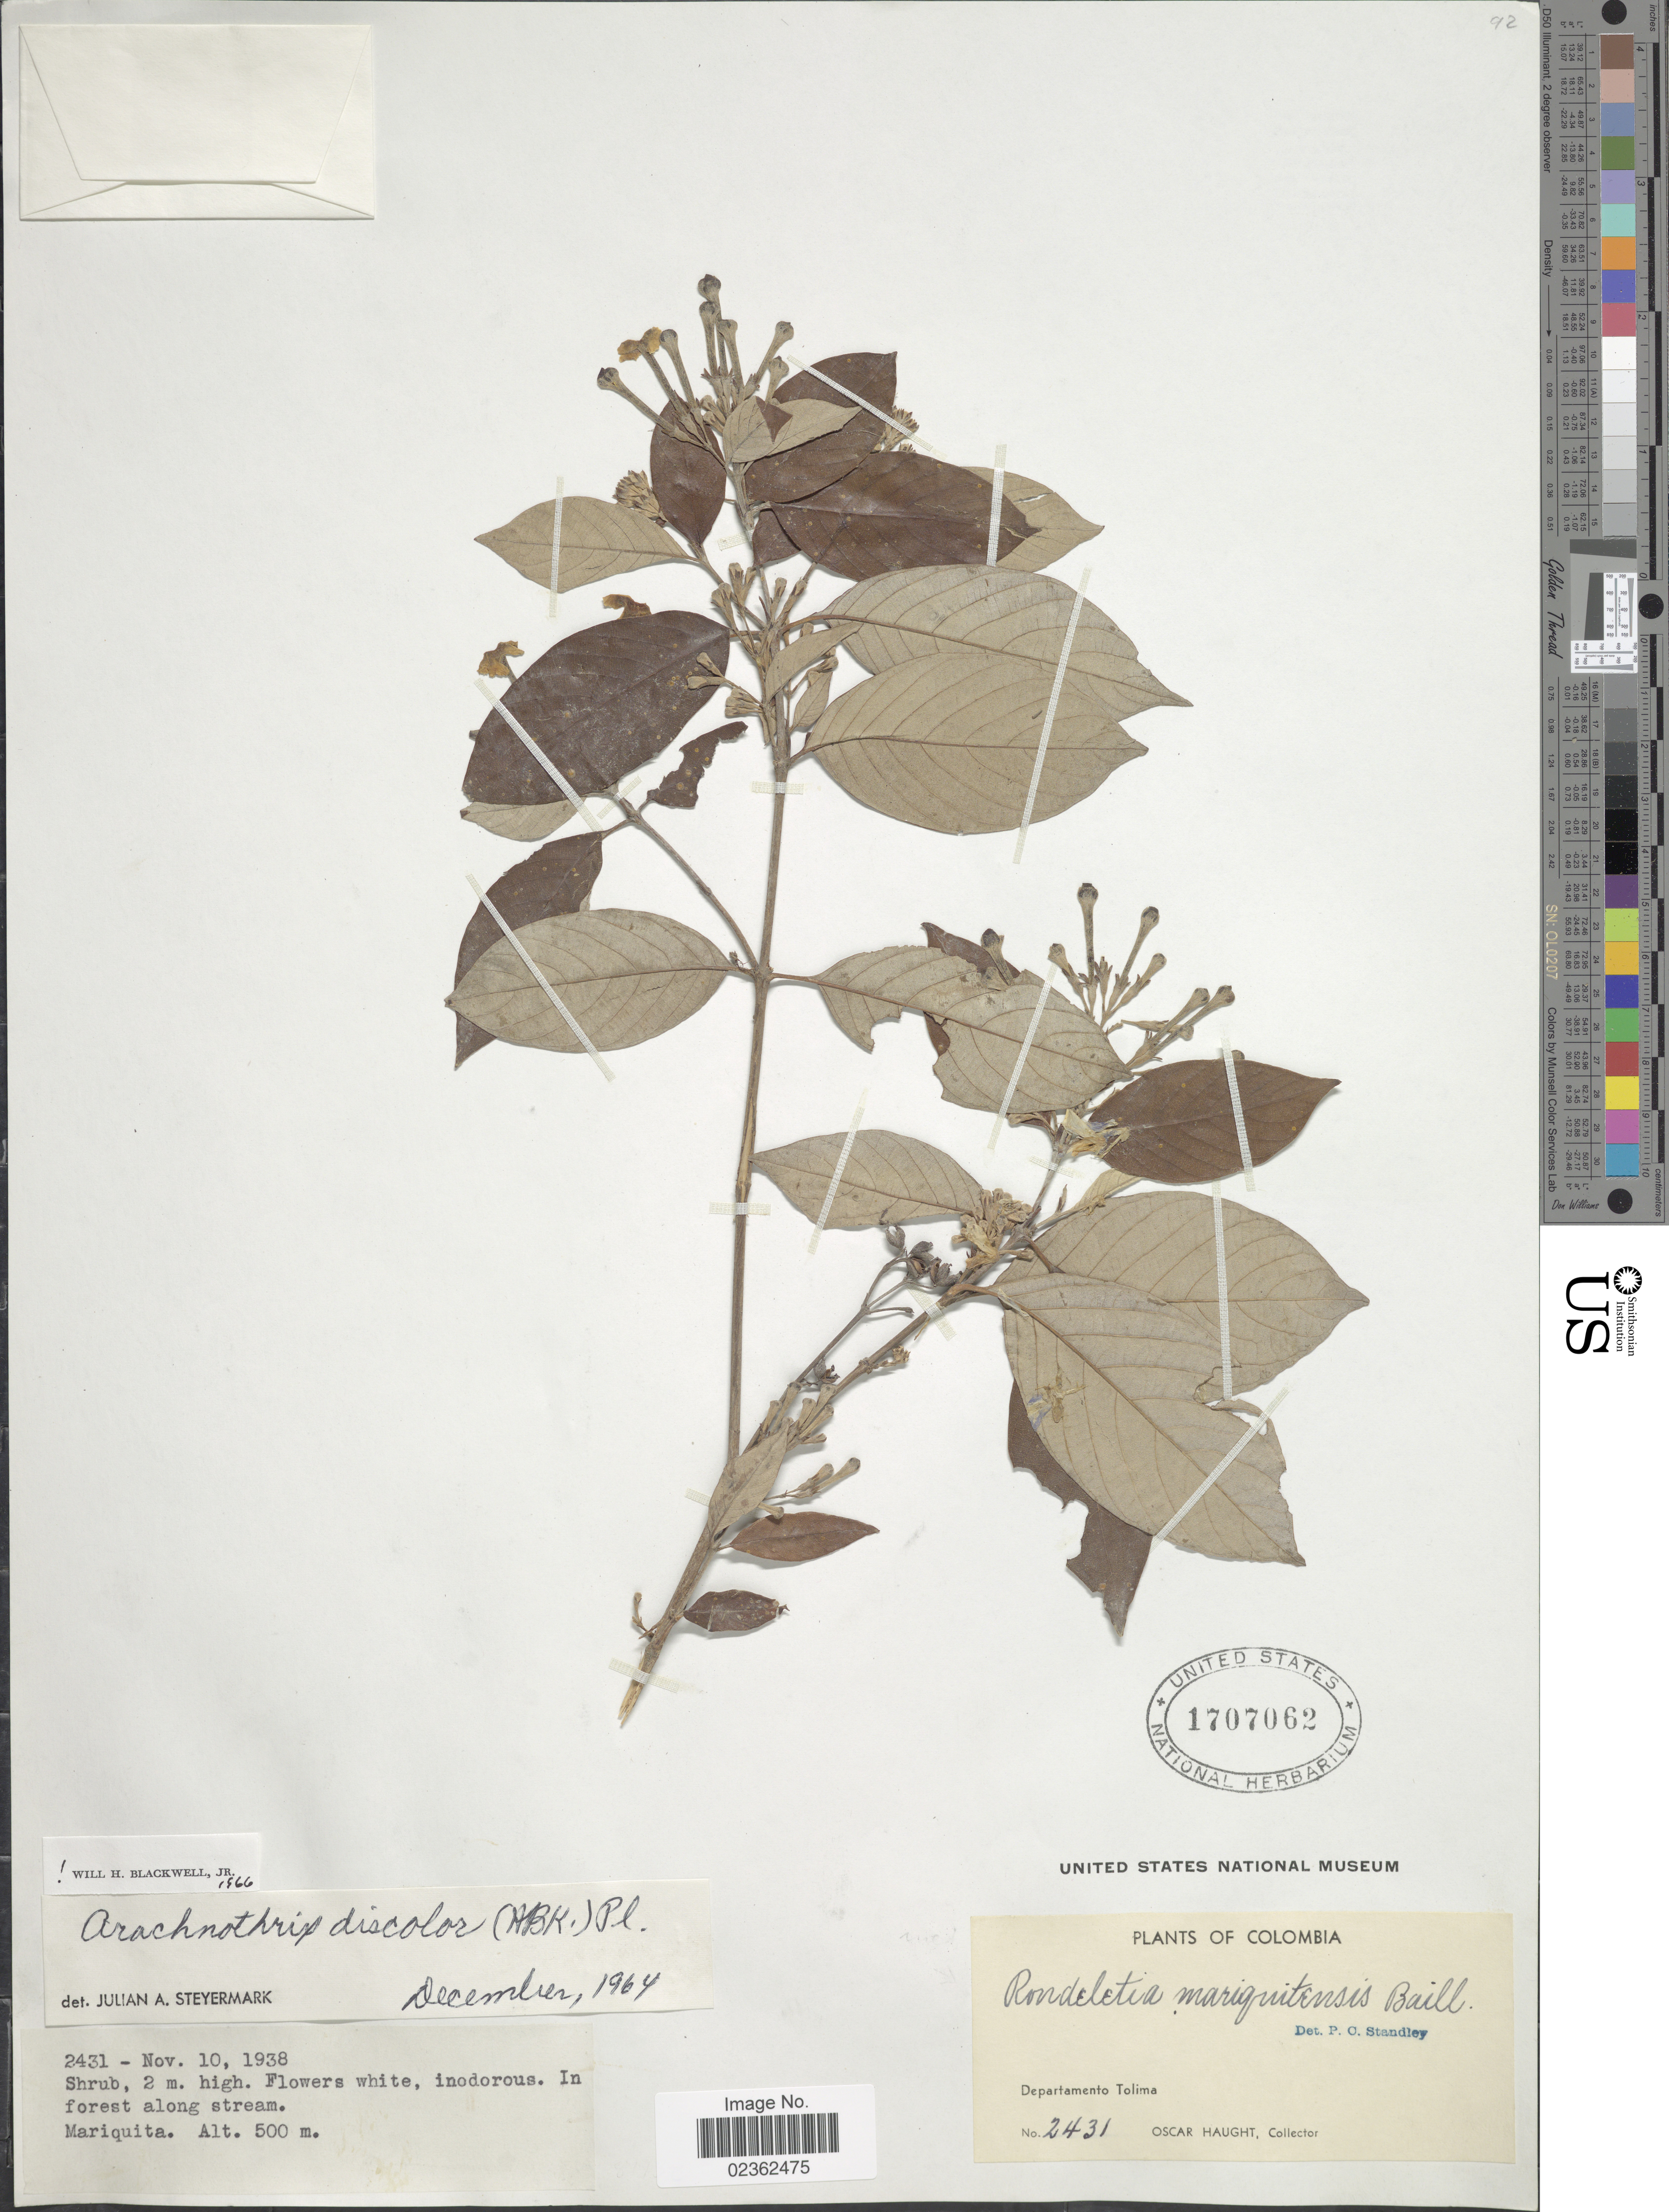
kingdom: Plantae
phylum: Tracheophyta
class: Magnoliopsida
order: Gentianales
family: Rubiaceae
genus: Arachnothryx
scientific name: Arachnothryx discolor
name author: (Kunth) Planch.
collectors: O. L. Haught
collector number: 2431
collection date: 1938-11-10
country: Colombia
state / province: Tolima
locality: In forest along stream, Mariquita.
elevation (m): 500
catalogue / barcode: US 1707062